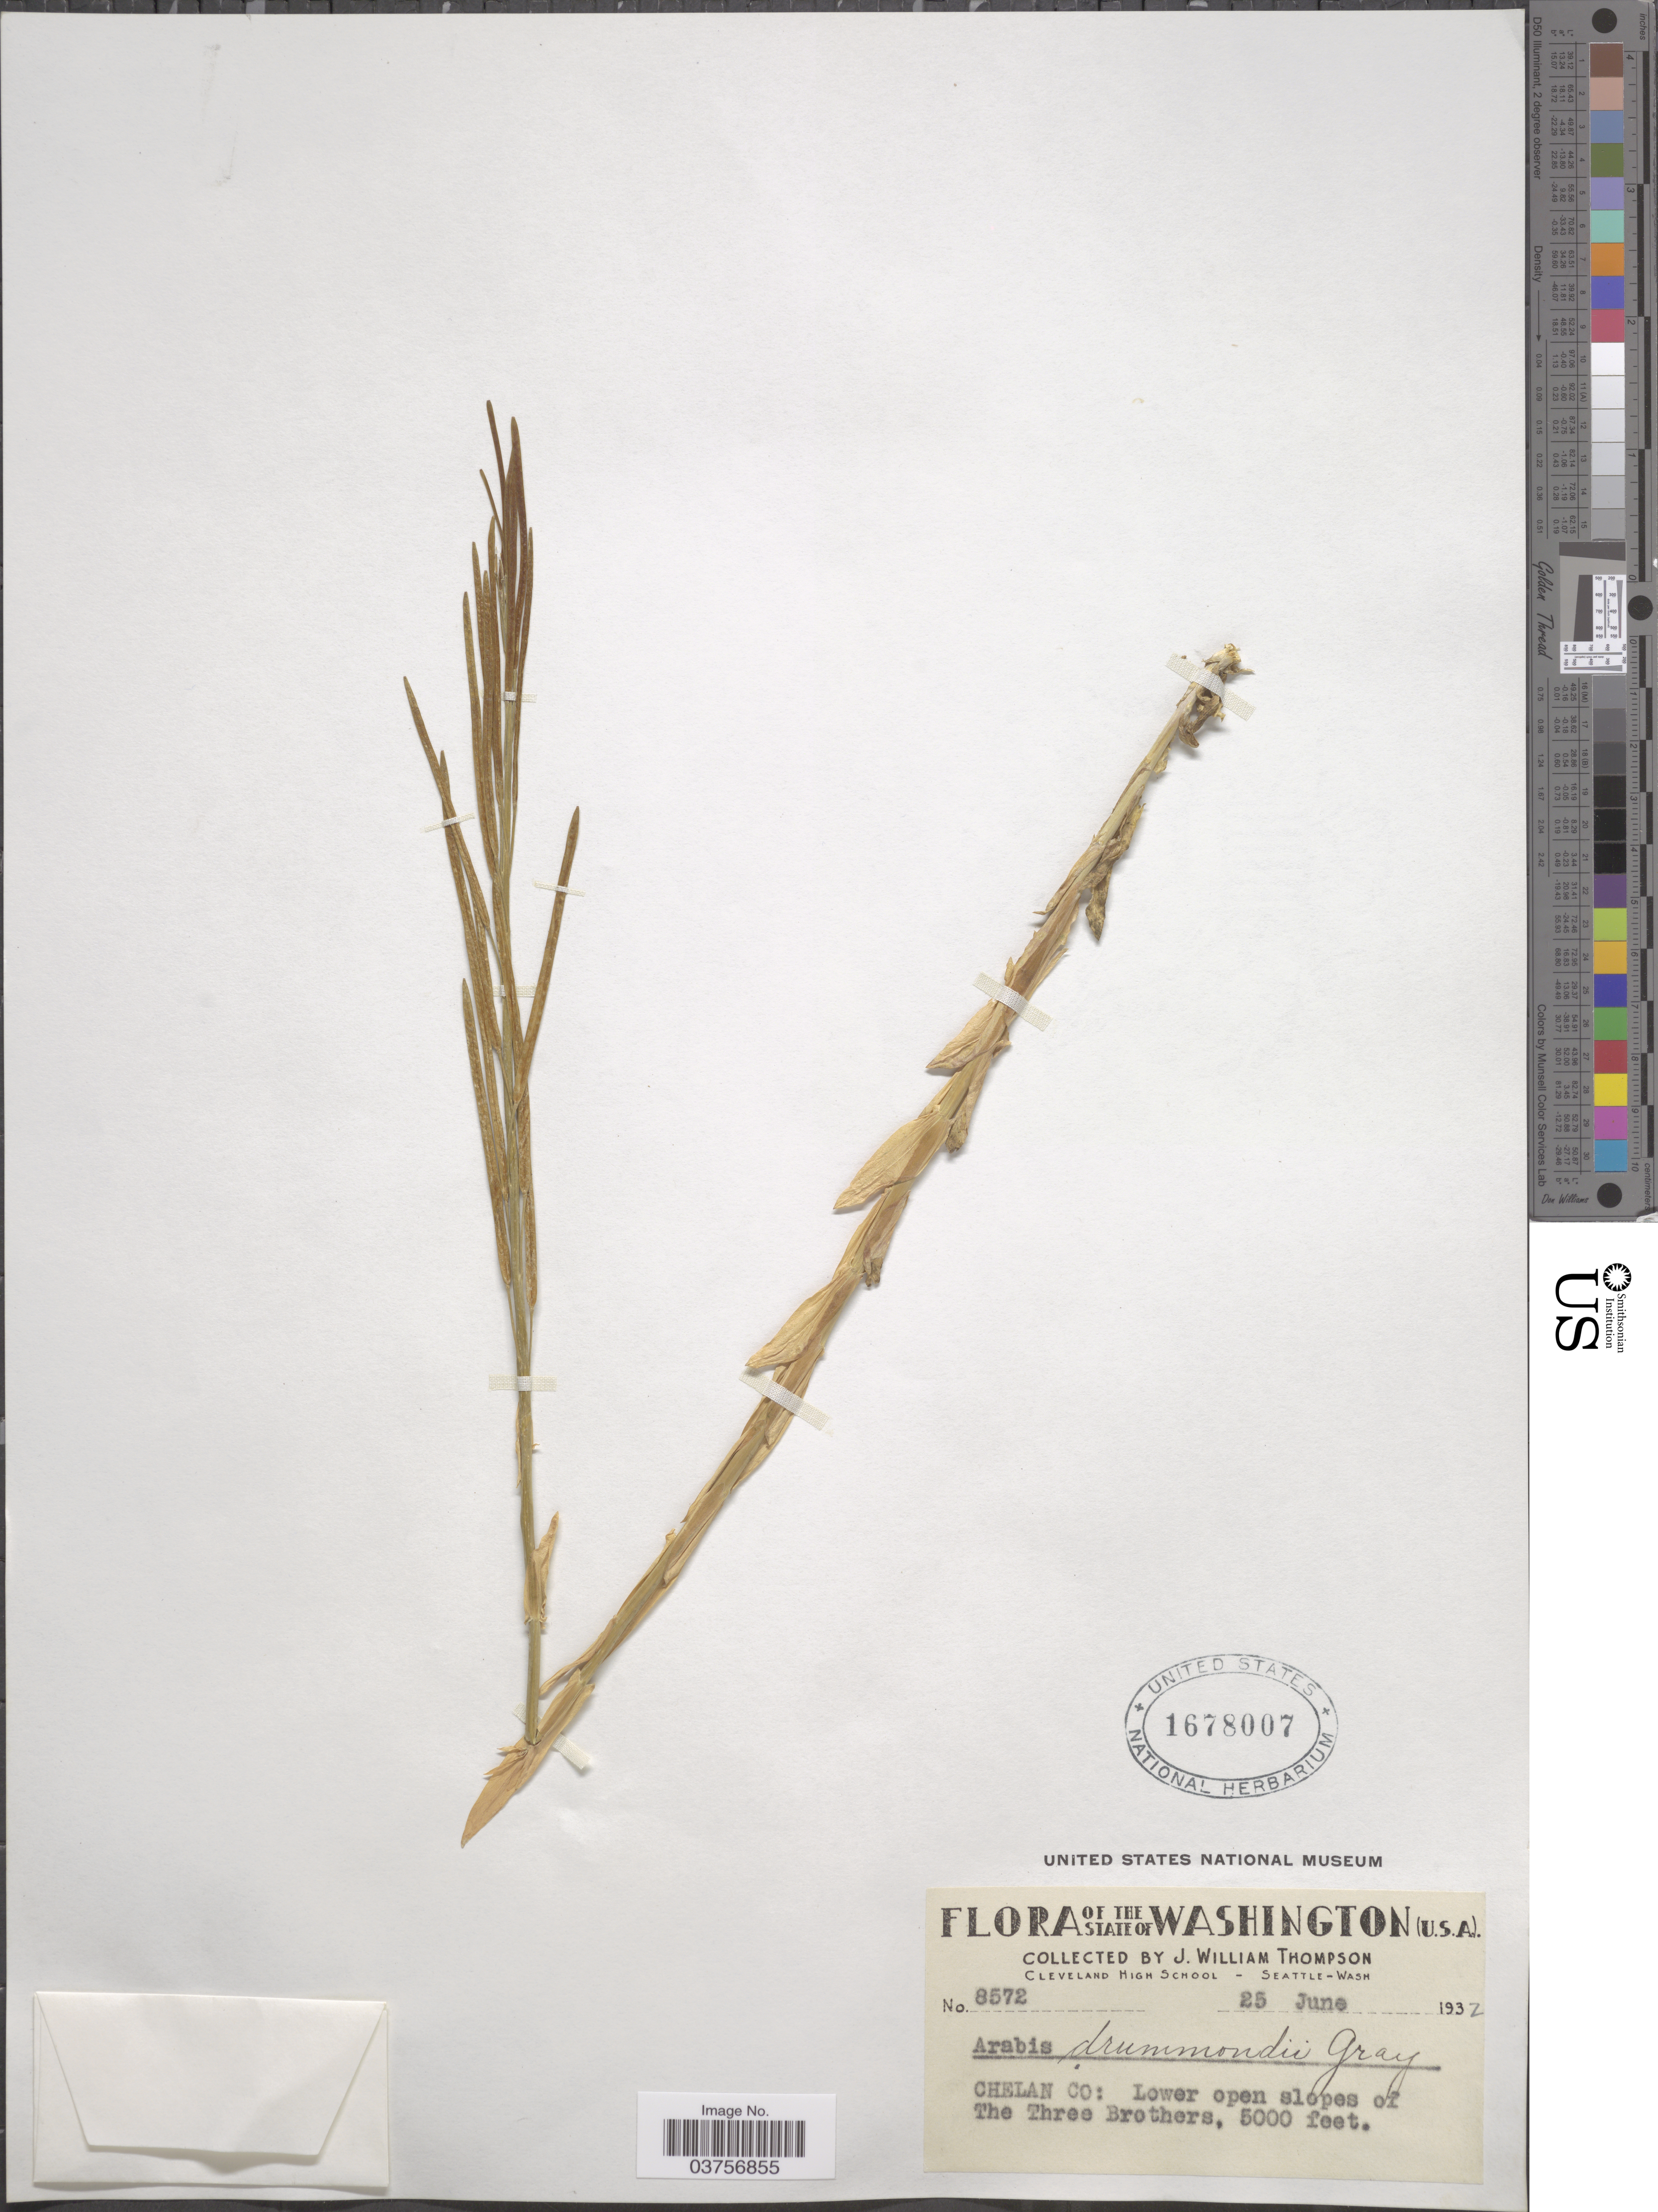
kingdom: Plantae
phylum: Tracheophyta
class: Magnoliopsida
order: Brassicales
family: Brassicaceae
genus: Arabis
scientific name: Arabis drummondii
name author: A. Gray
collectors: J. W. Thompson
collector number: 8572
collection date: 1932-06-25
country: United States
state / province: Washington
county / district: Chelan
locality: Chelan Co: Lower open slopes of The Three Brothers.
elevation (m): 1524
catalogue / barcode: US 1678007